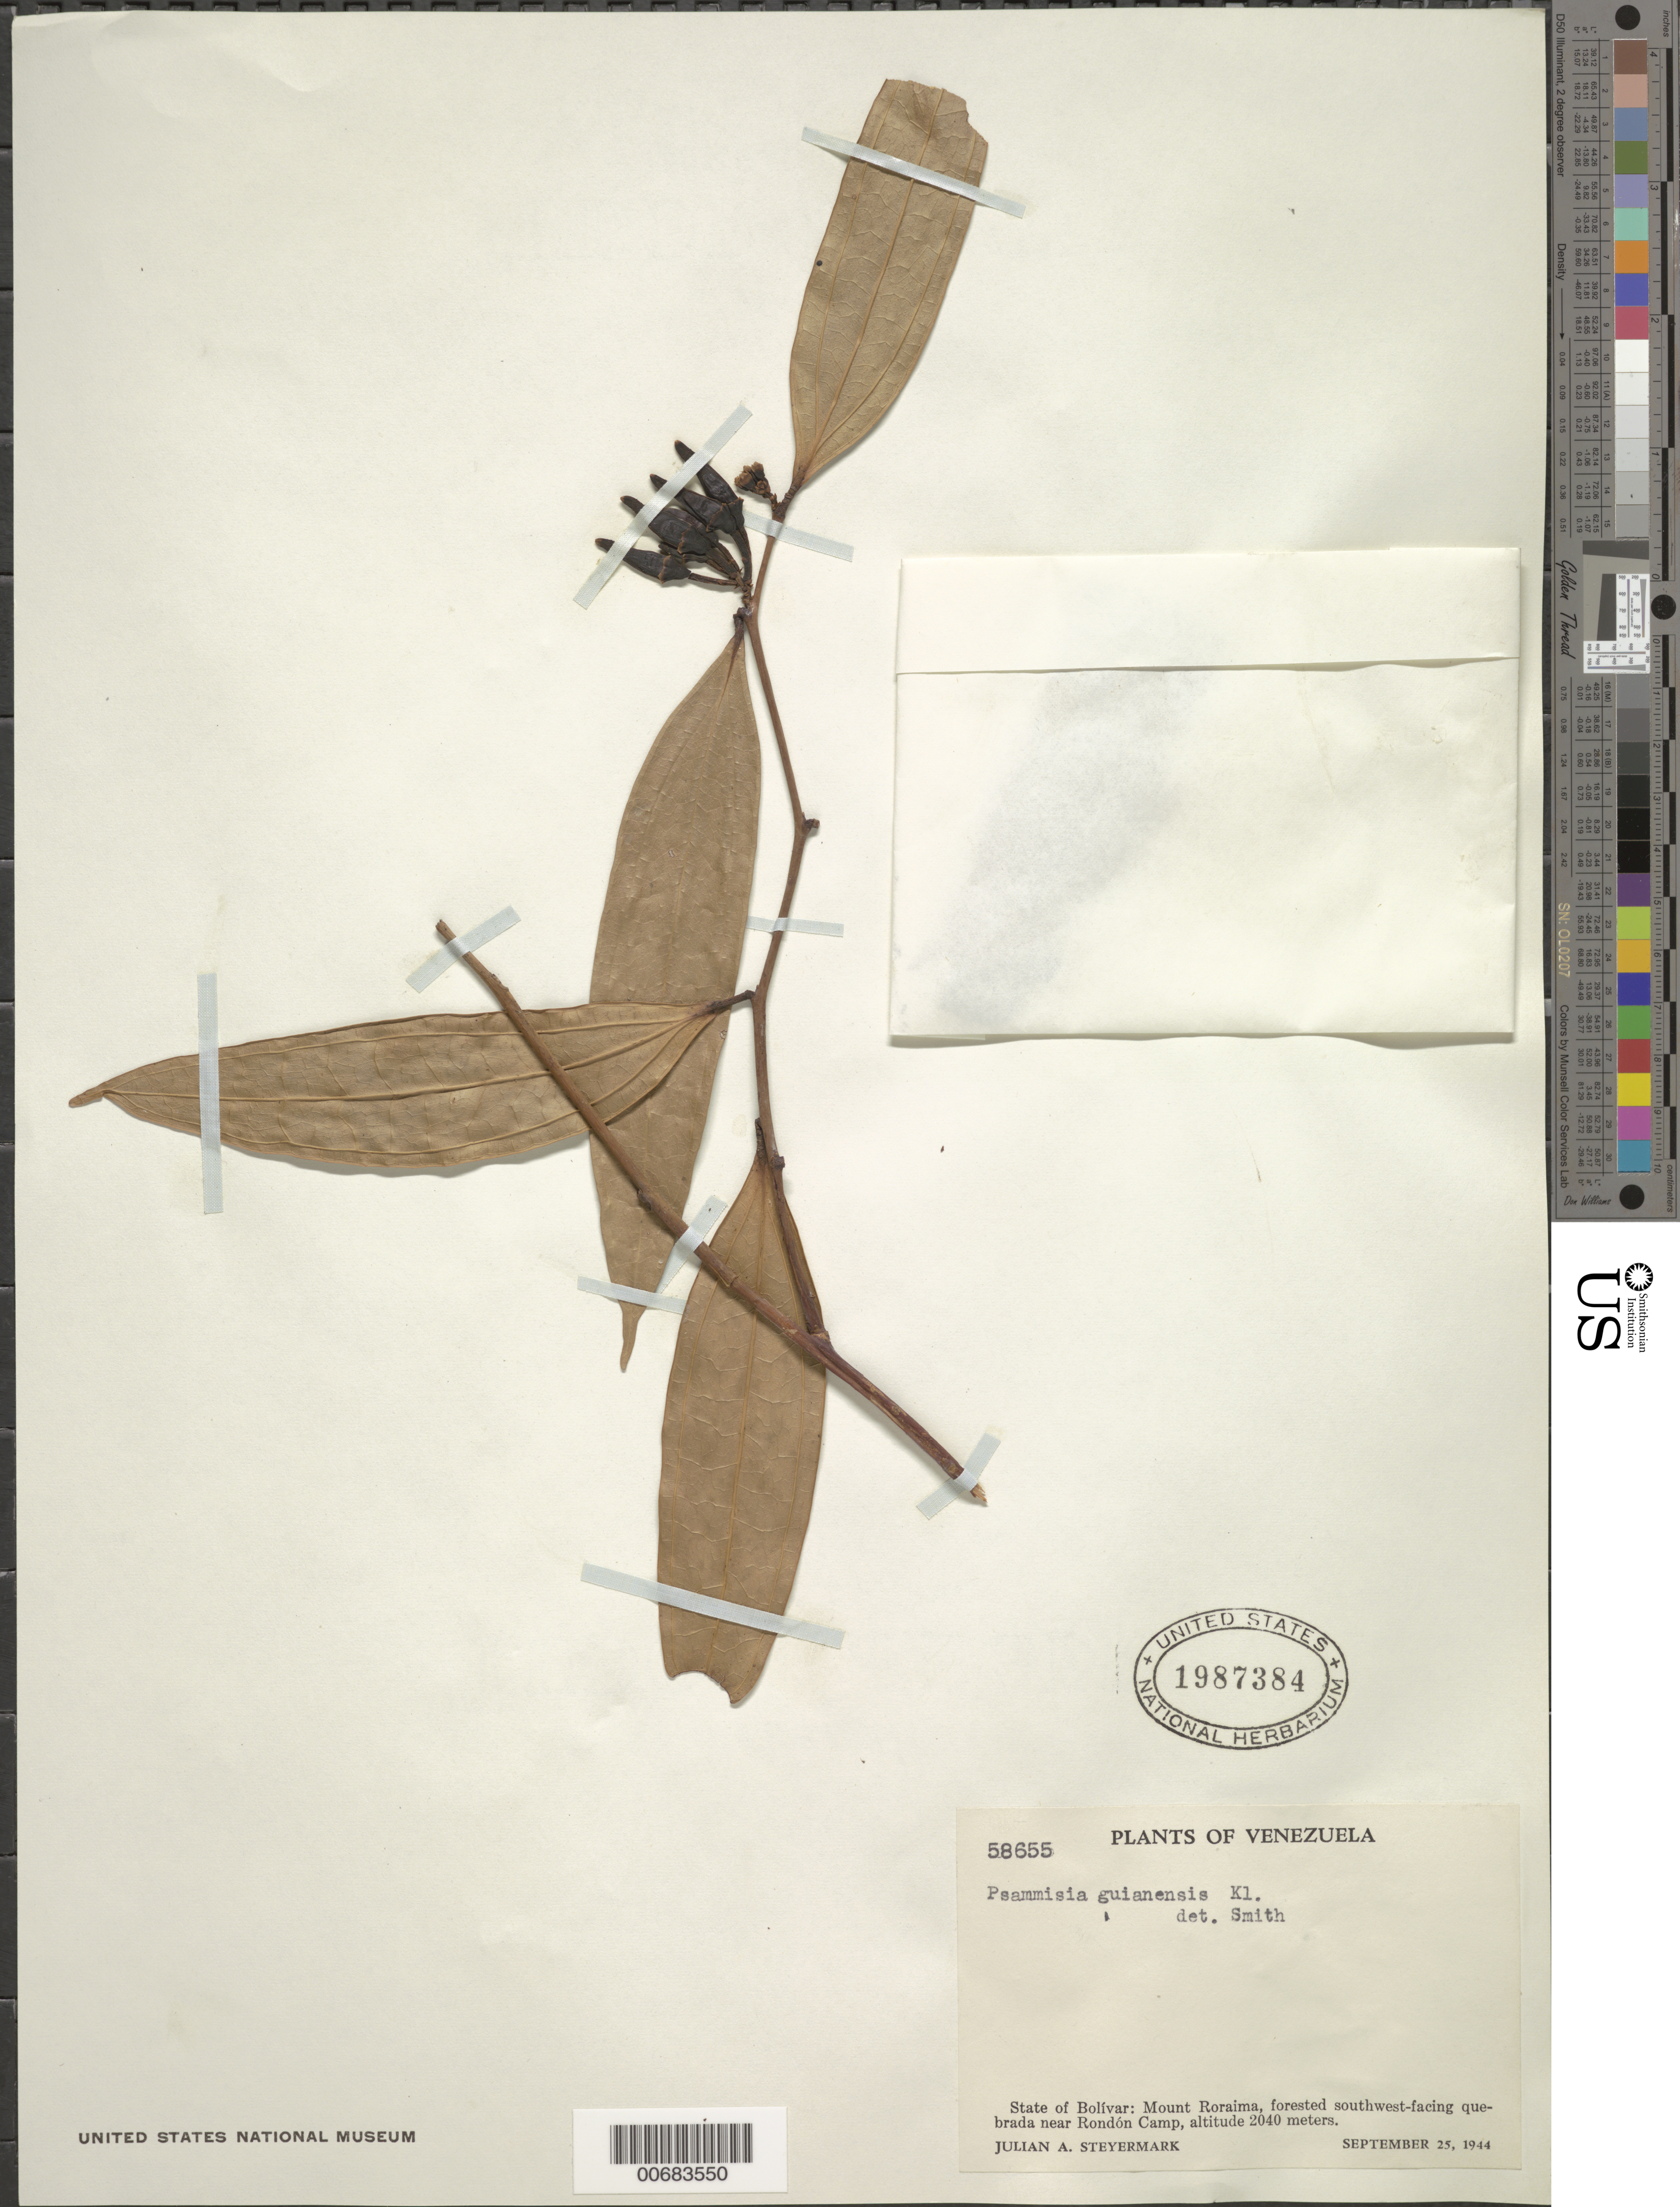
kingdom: Plantae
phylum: Tracheophyta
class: Magnoliopsida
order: Ericales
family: Ericaceae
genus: Psammisia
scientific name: Psammisia guianensis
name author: Klotzsch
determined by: Smith, A. C.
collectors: J. Steyermark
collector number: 58655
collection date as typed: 25-Sep-44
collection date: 1944-09-25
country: Venezuela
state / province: Bolívar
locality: Mt. Roraima, Rondón Camp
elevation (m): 2042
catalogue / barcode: US 1987384